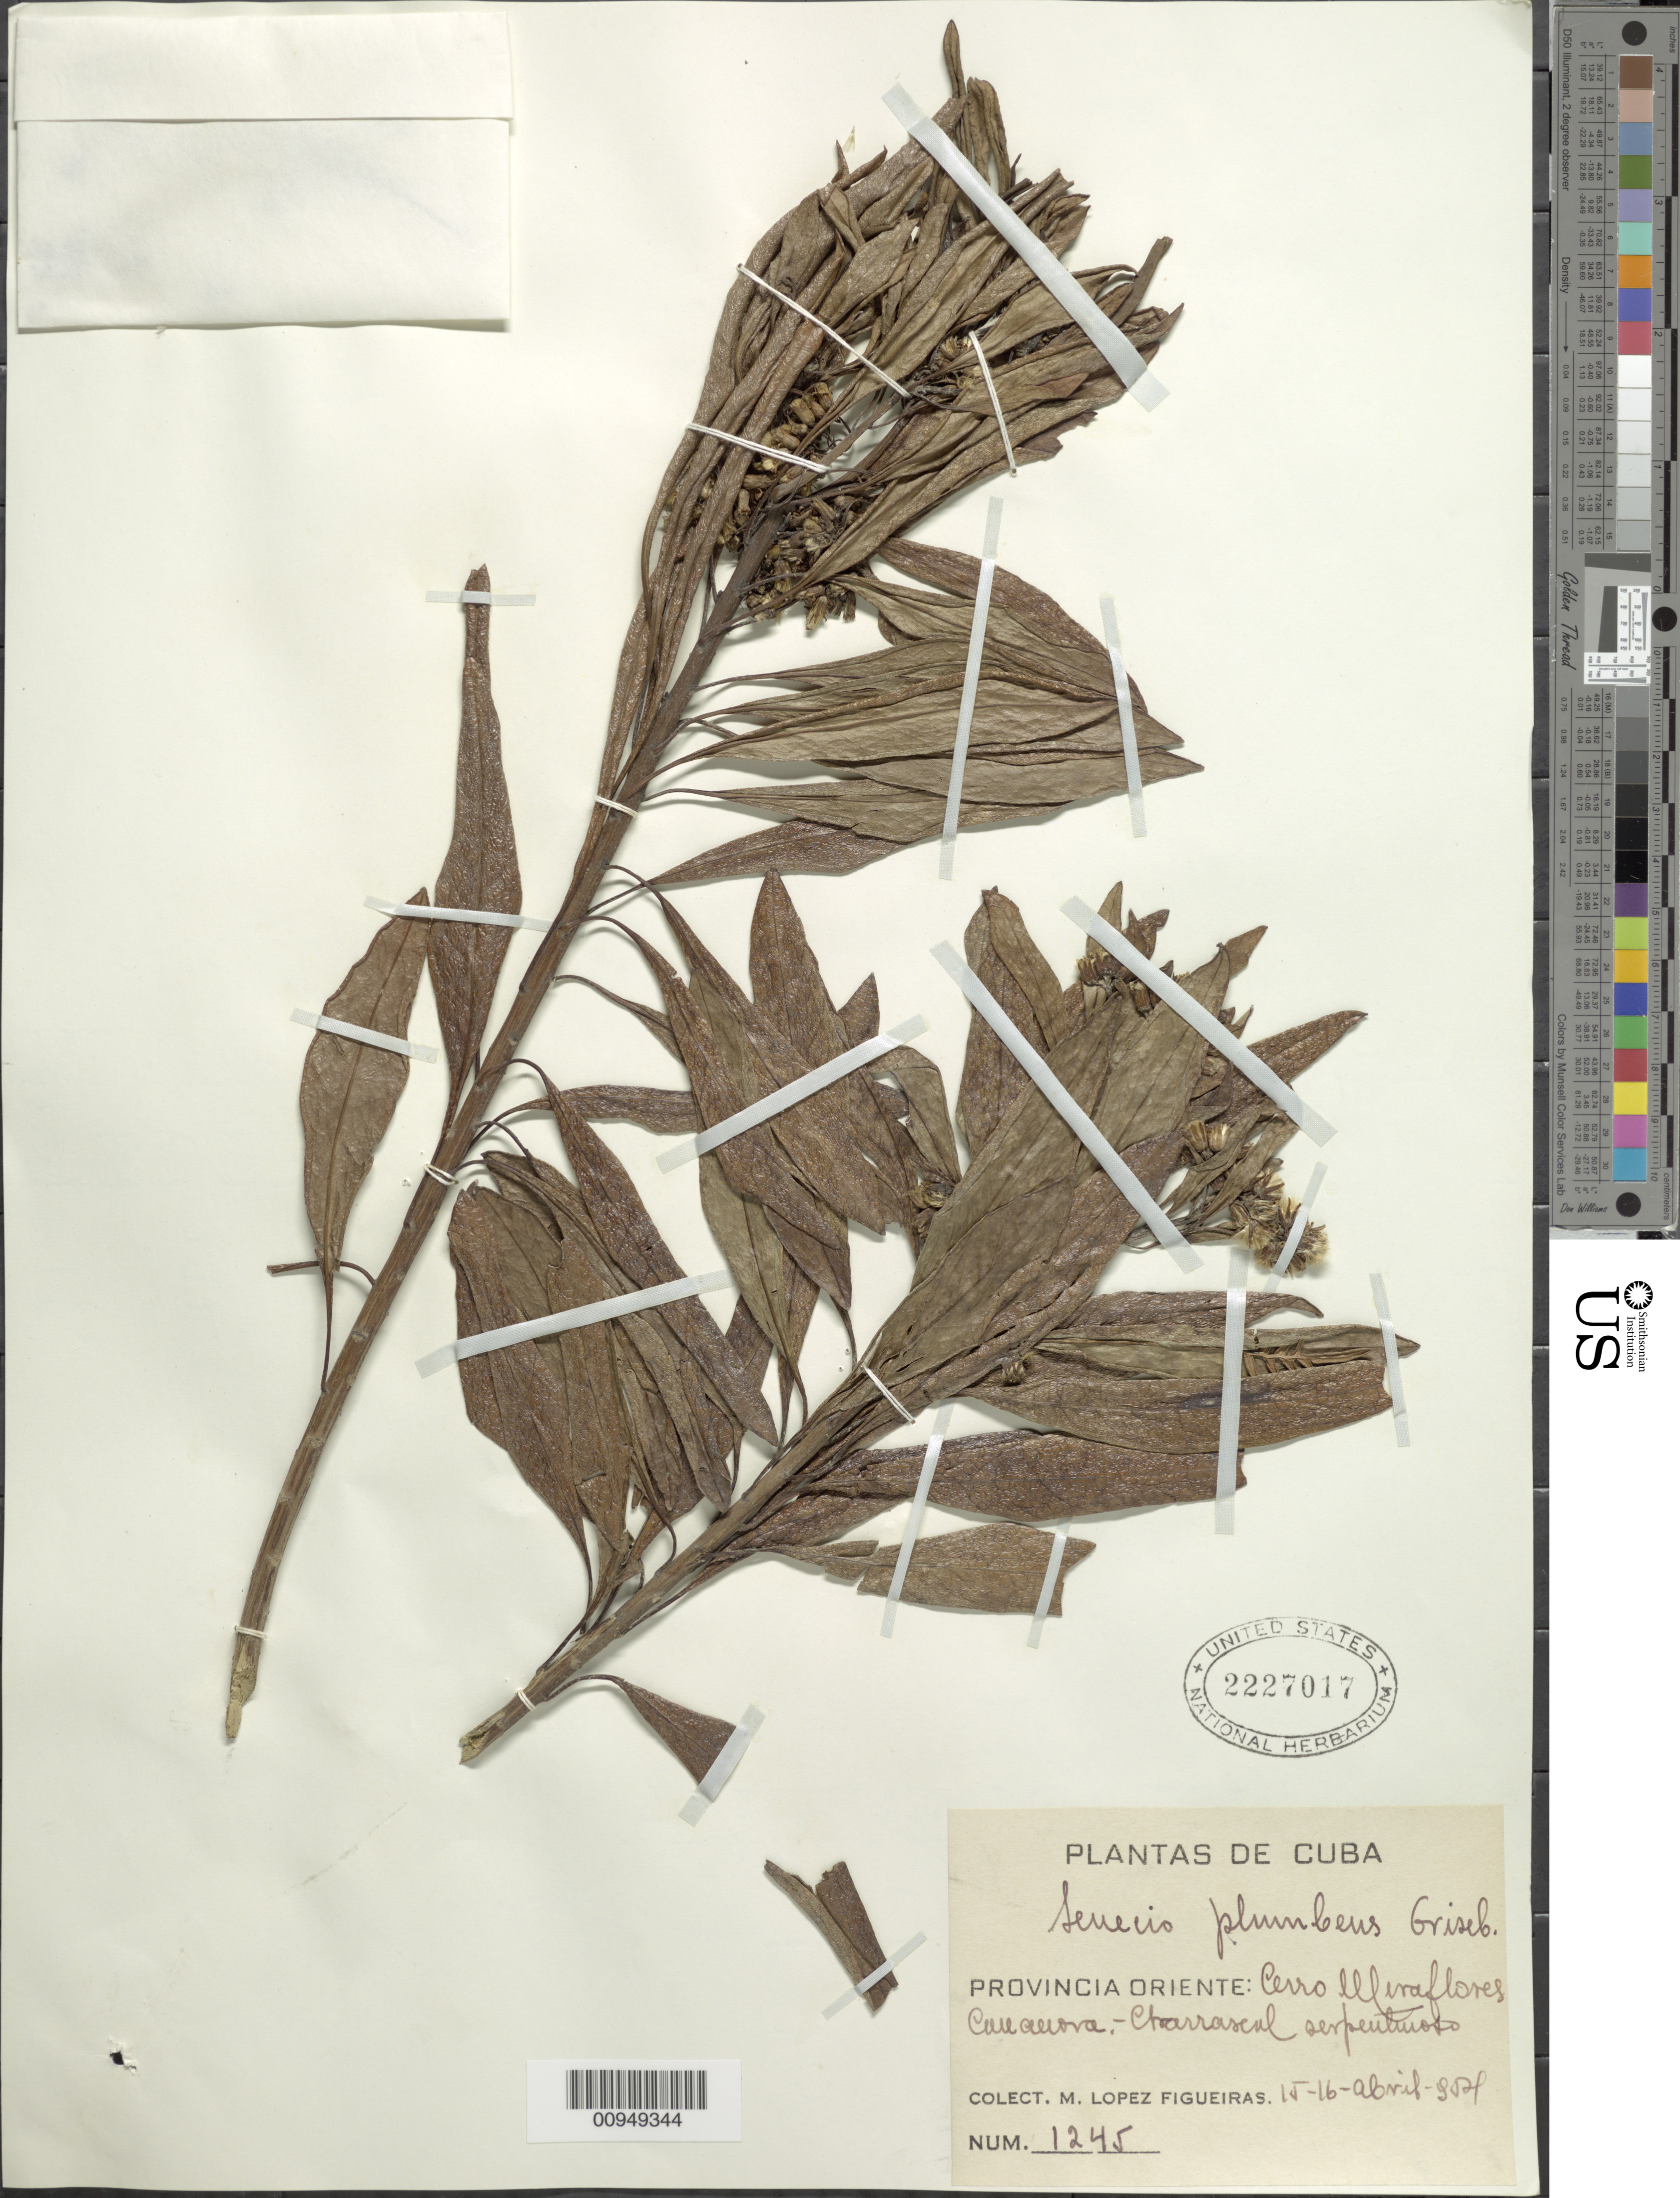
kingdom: Plantae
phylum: Tracheophyta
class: Magnoliopsida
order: Asterales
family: Asteraceae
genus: Senecio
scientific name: Senecio plumbeus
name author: Griseb.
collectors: M. López Figueiras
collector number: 1245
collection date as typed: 15 Apr 1954 to 16 Apr 1954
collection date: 1954-04-15/1954-04-16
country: Cuba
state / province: Oriente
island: Cuba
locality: Cerro Miraflores "Carecueva"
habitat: "Charrasenl serpentuoso"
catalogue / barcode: US 2227017